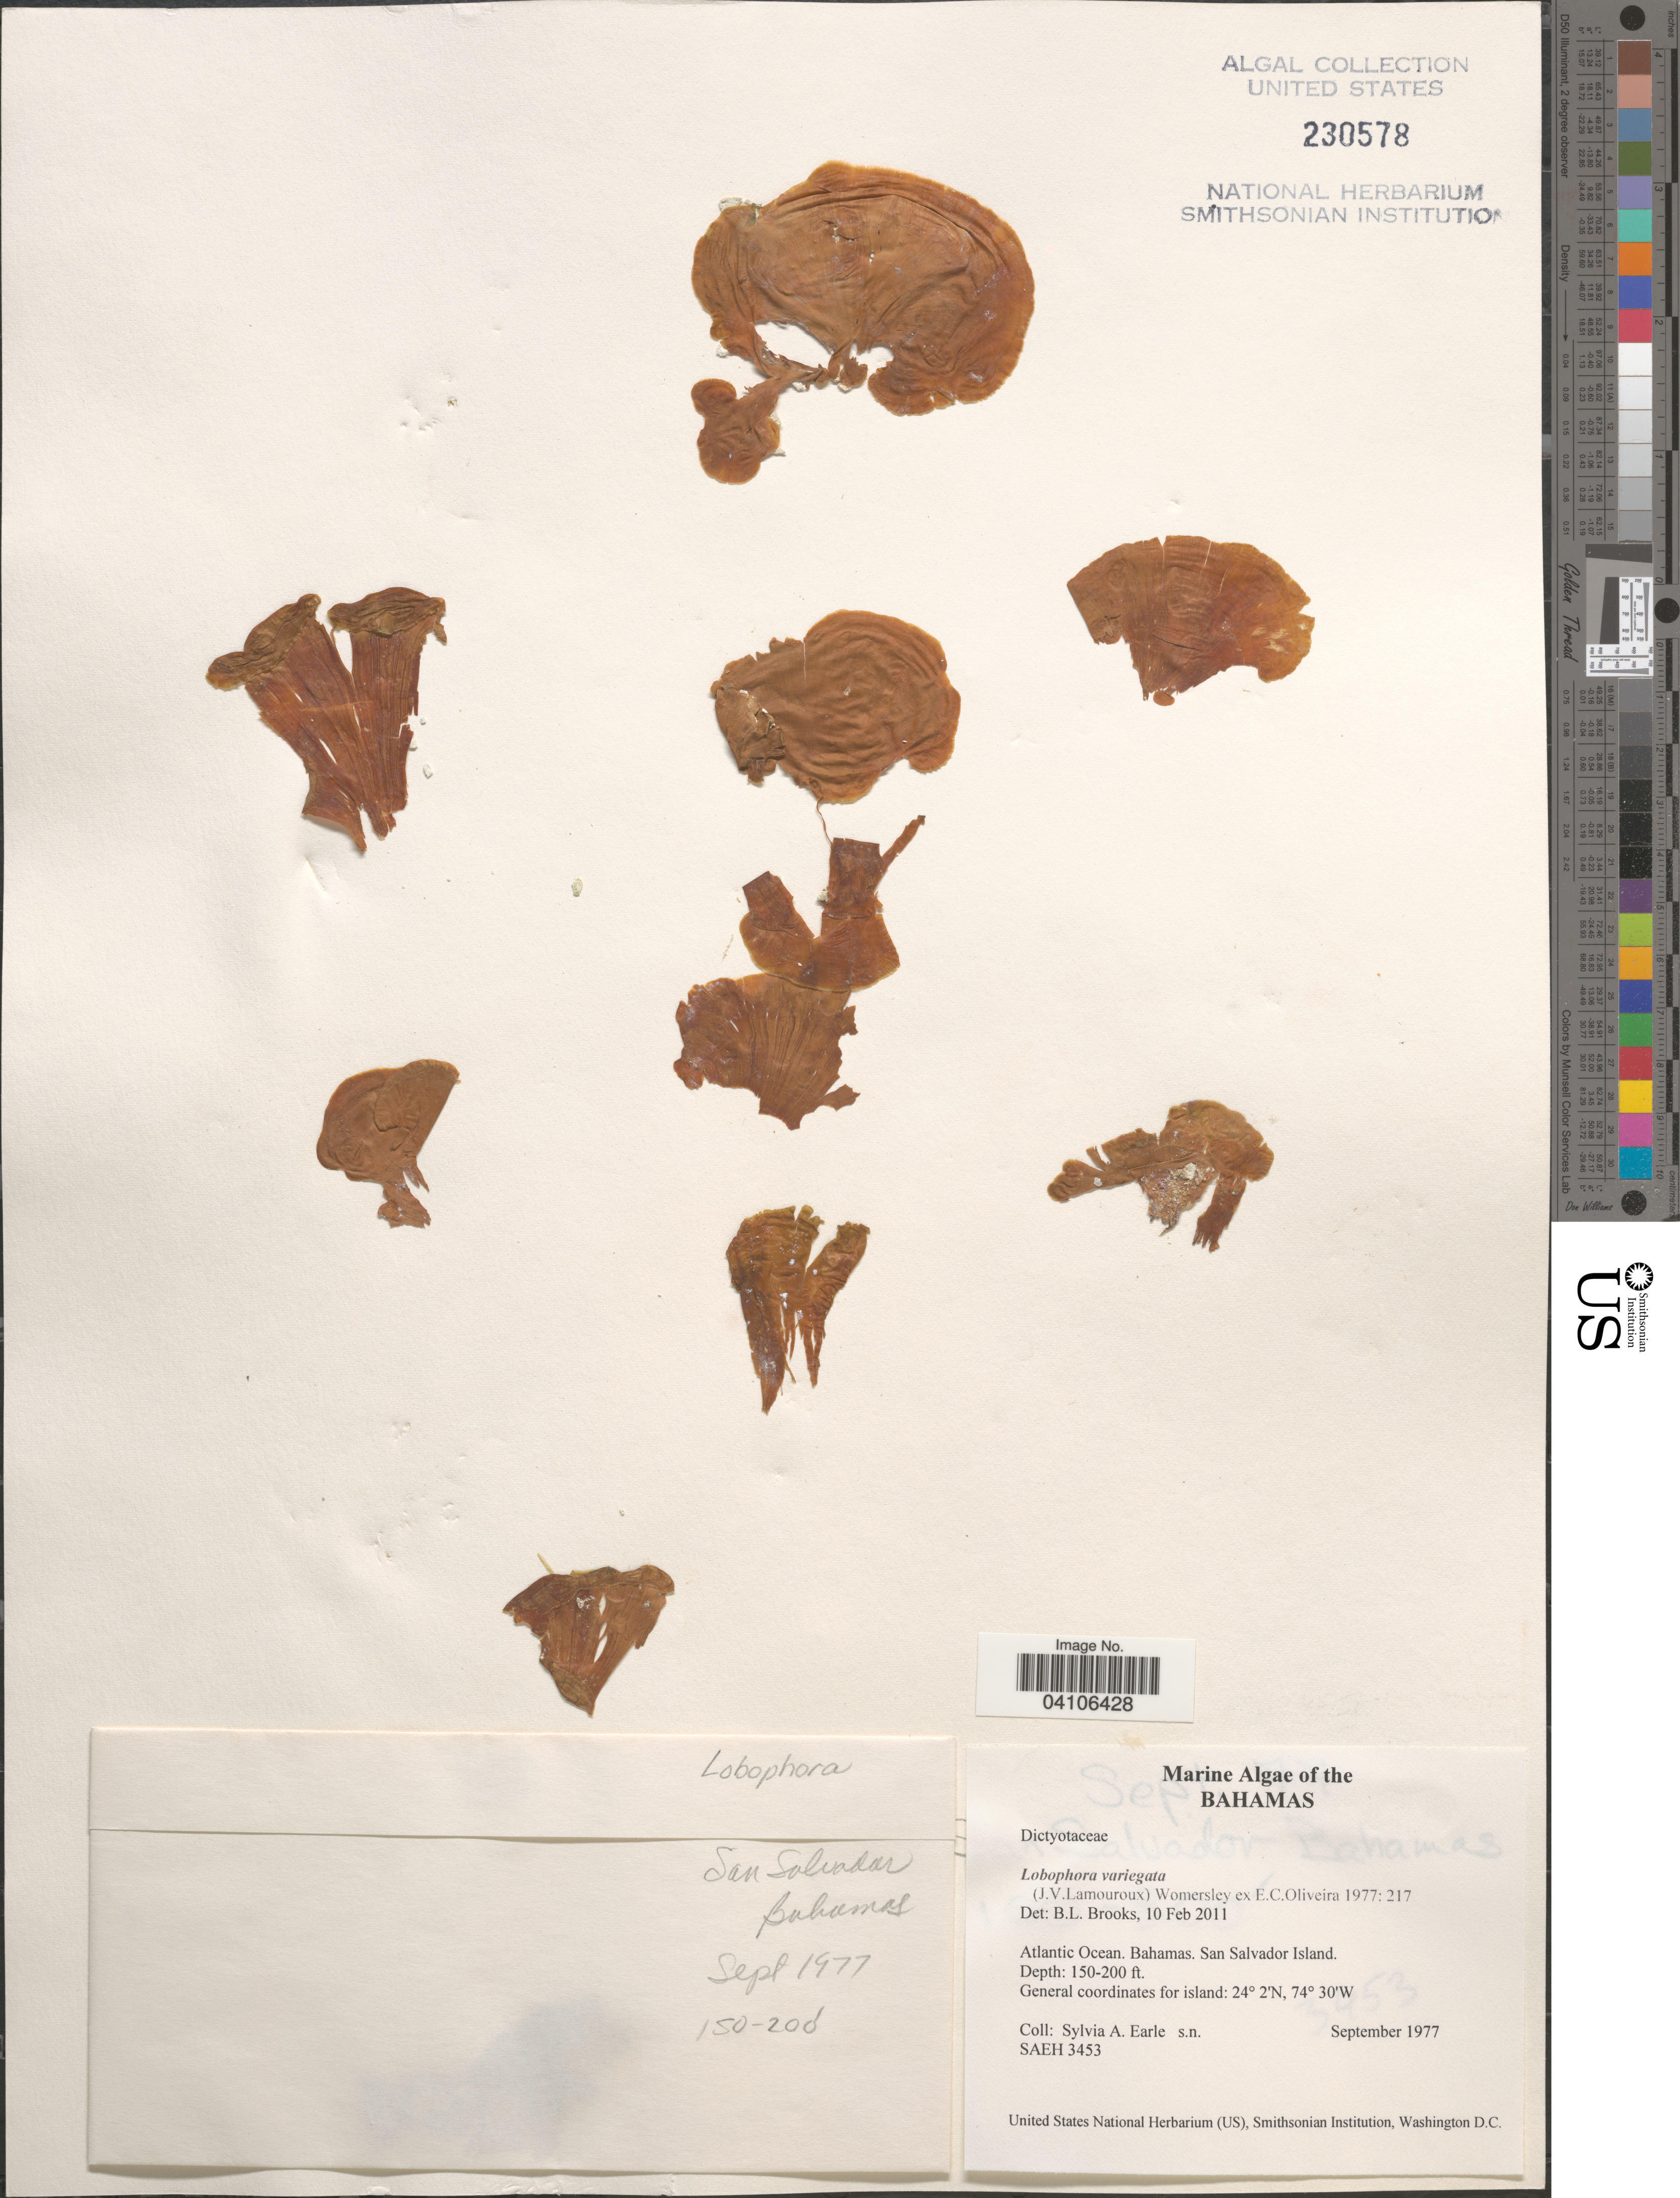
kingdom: Chromista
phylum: Ochrophyta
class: Phaeophyceae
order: Dictyotales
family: Dictyotaceae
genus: Lobophora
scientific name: Lobophora variegata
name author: (J.V.Lamouroux) Womersley & E.C. Oliveira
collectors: S. A. Earle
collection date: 1977-09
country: Bahamas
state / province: San Salvador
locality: Atlantic Ocean. San Salvador.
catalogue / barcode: US 230578